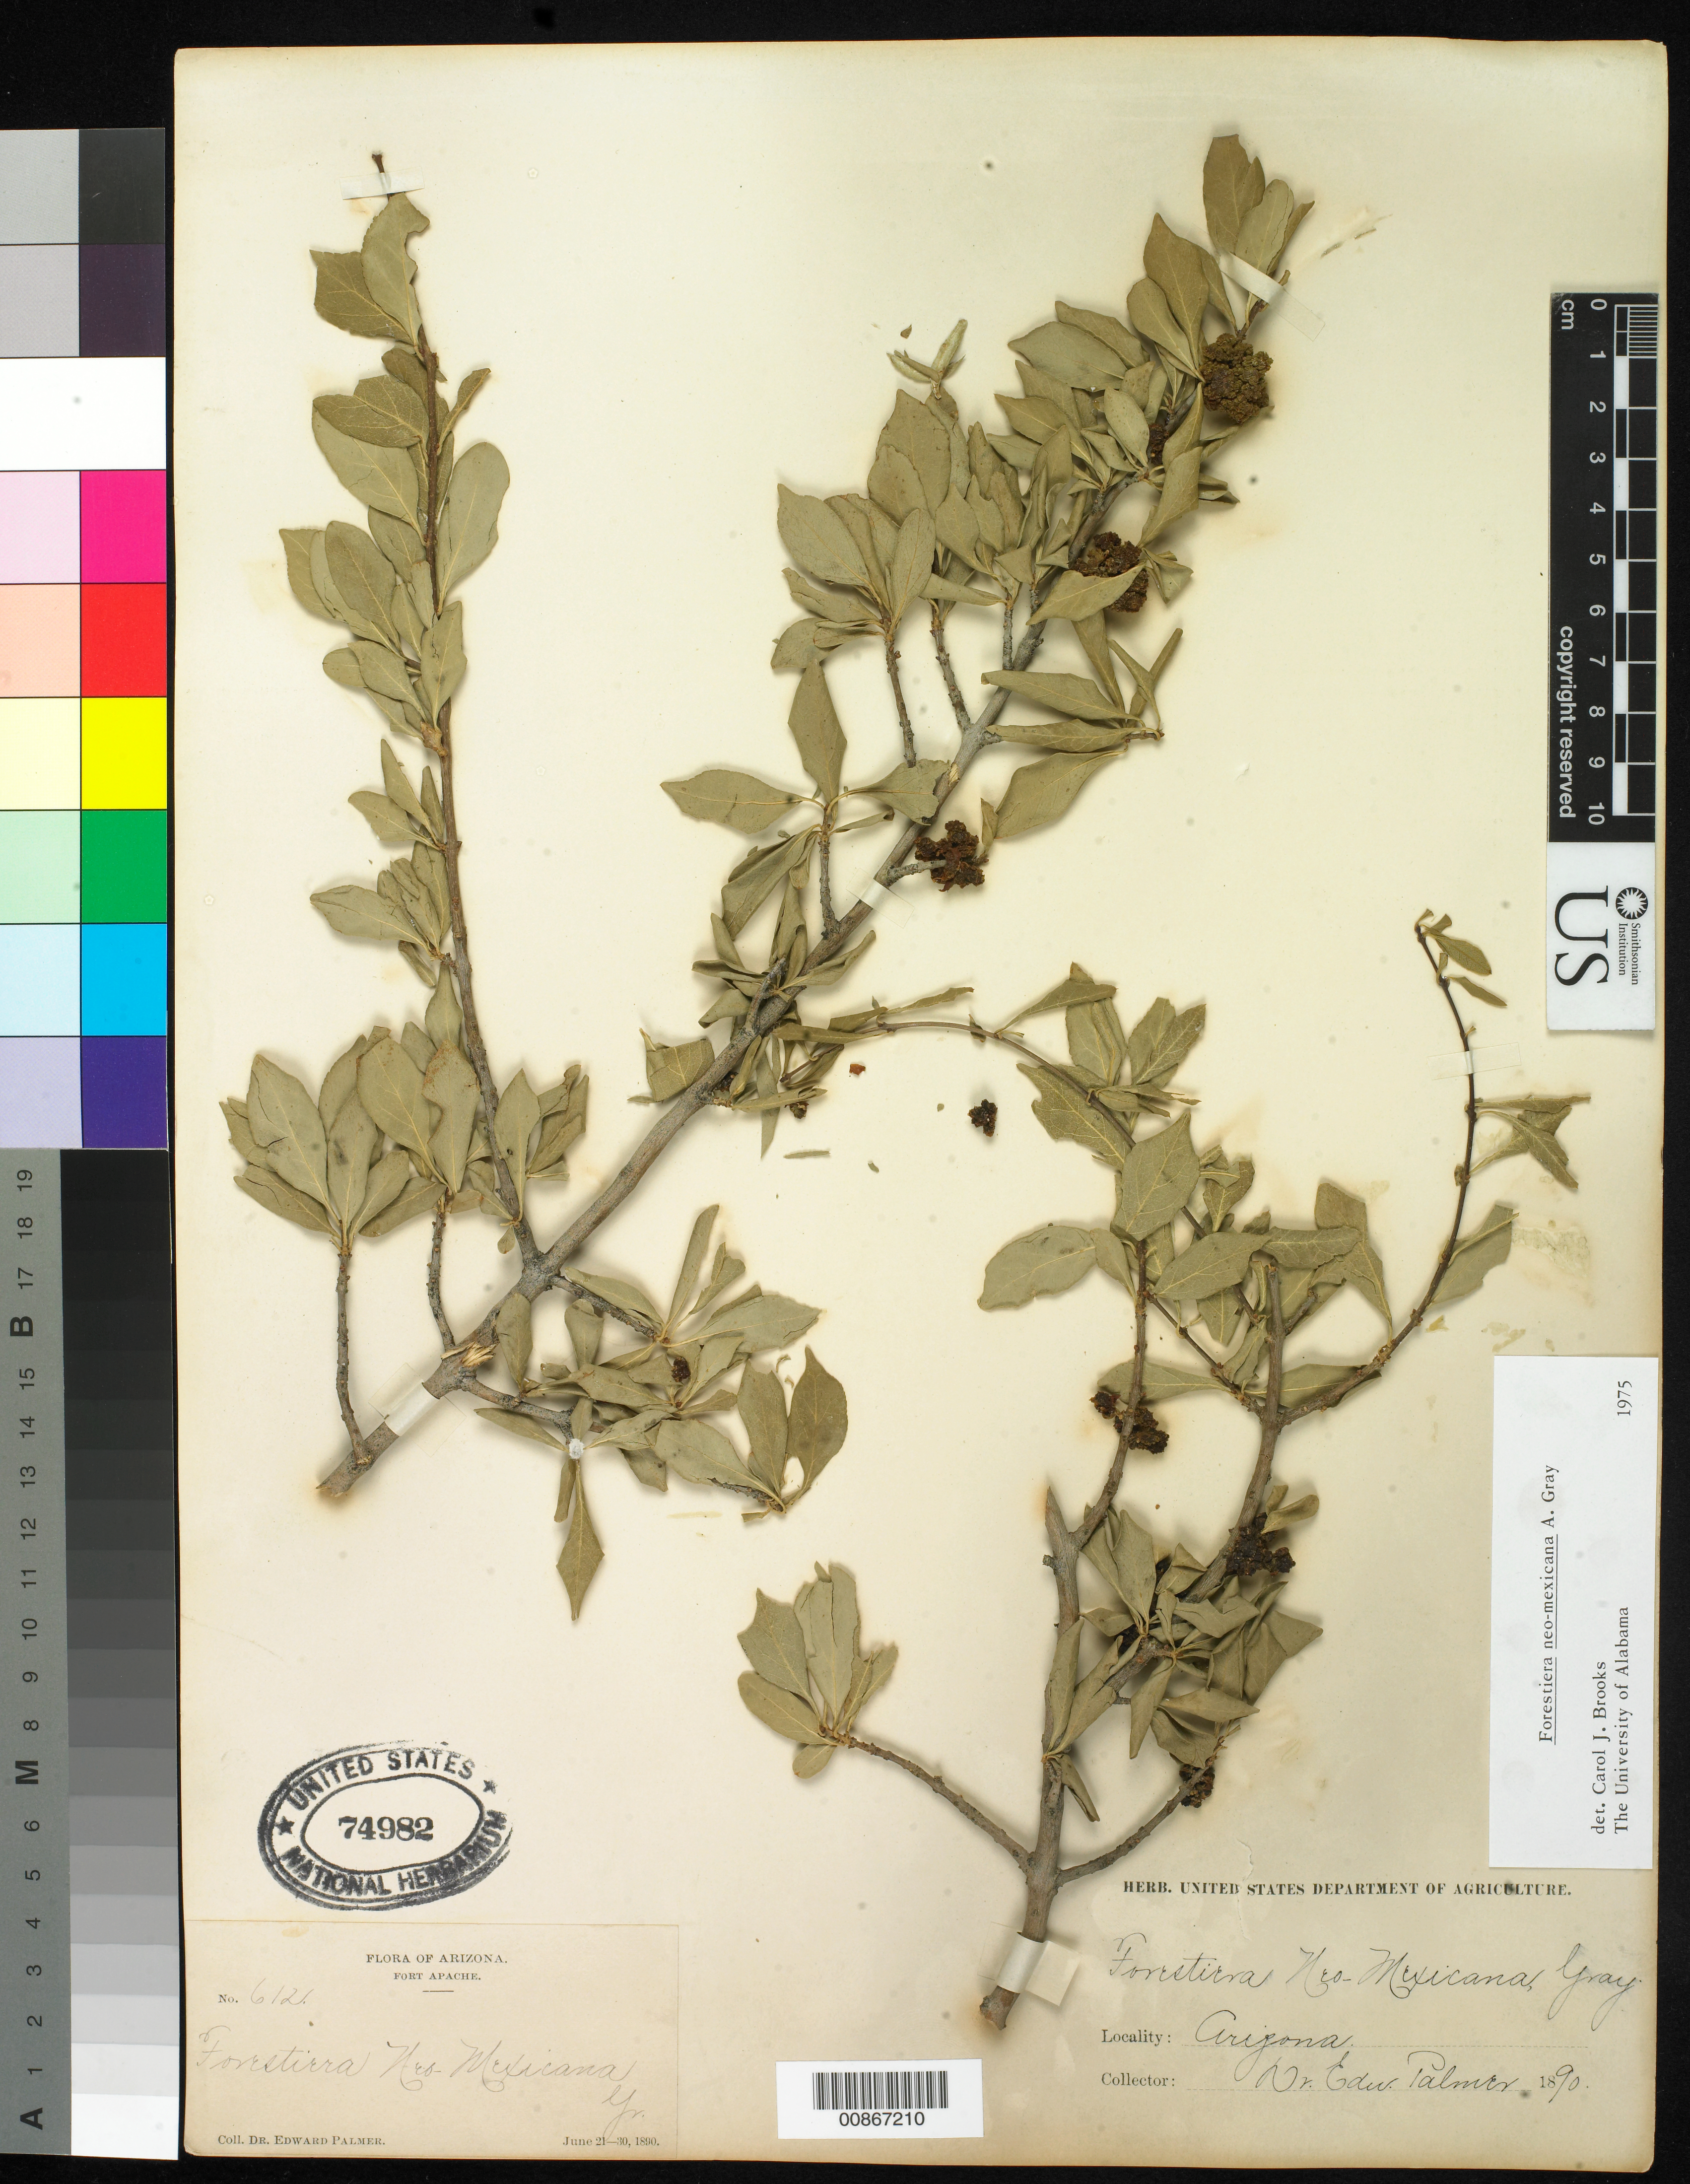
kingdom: Plantae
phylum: Tracheophyta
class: Magnoliopsida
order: Lamiales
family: Oleaceae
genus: Forestiera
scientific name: Forestiera neomexicana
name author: A. Gray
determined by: Brooks, Cecil J.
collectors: E. Palmer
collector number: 6121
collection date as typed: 21 Jun 1890 to 30 Jun 1890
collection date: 1890-06-21/1890-06-30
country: United States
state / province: Arizona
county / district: Navajo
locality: Fort Apache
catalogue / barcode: US 74982